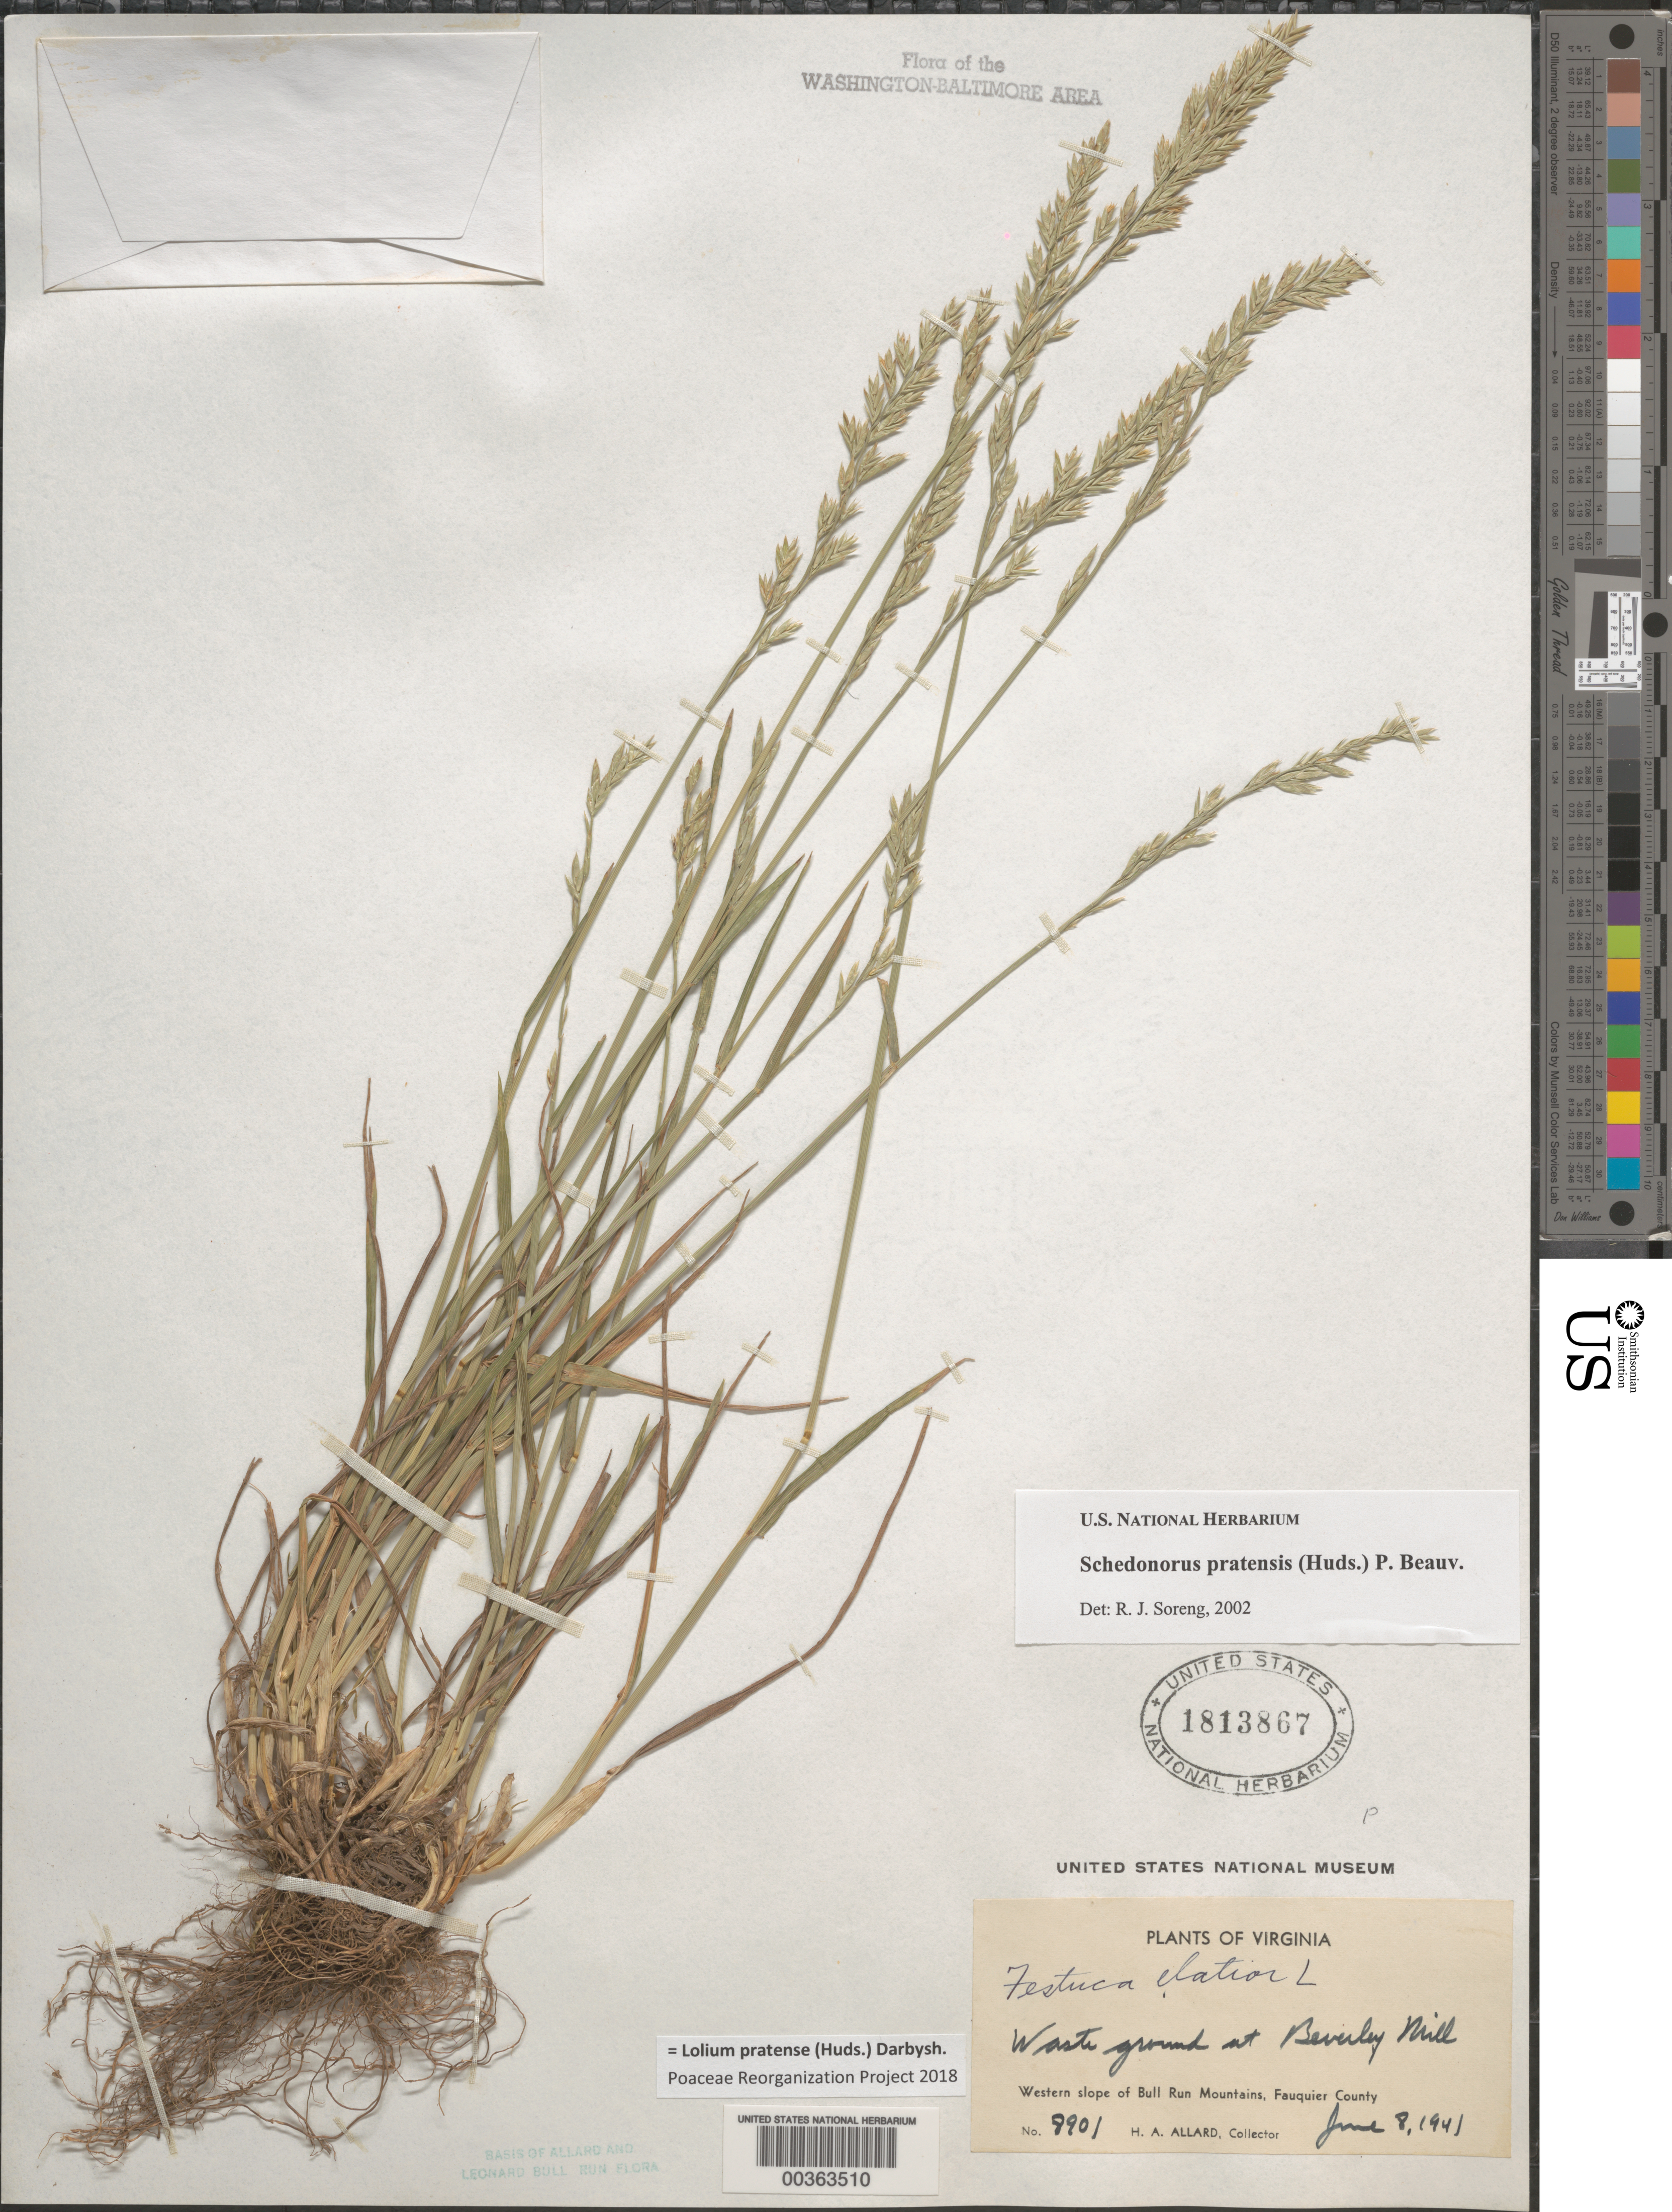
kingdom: Plantae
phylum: Tracheophyta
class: Liliopsida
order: Poales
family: Poaceae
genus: Lolium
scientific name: Lolium pratense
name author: (Huds.) Darbysh.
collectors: H. A. Allard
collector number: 8901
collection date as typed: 08 Jun 1941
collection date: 1941-06-08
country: United States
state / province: Virginia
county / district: Fauquier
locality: Beverley Mill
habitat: Waste ground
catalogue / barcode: US 1813867